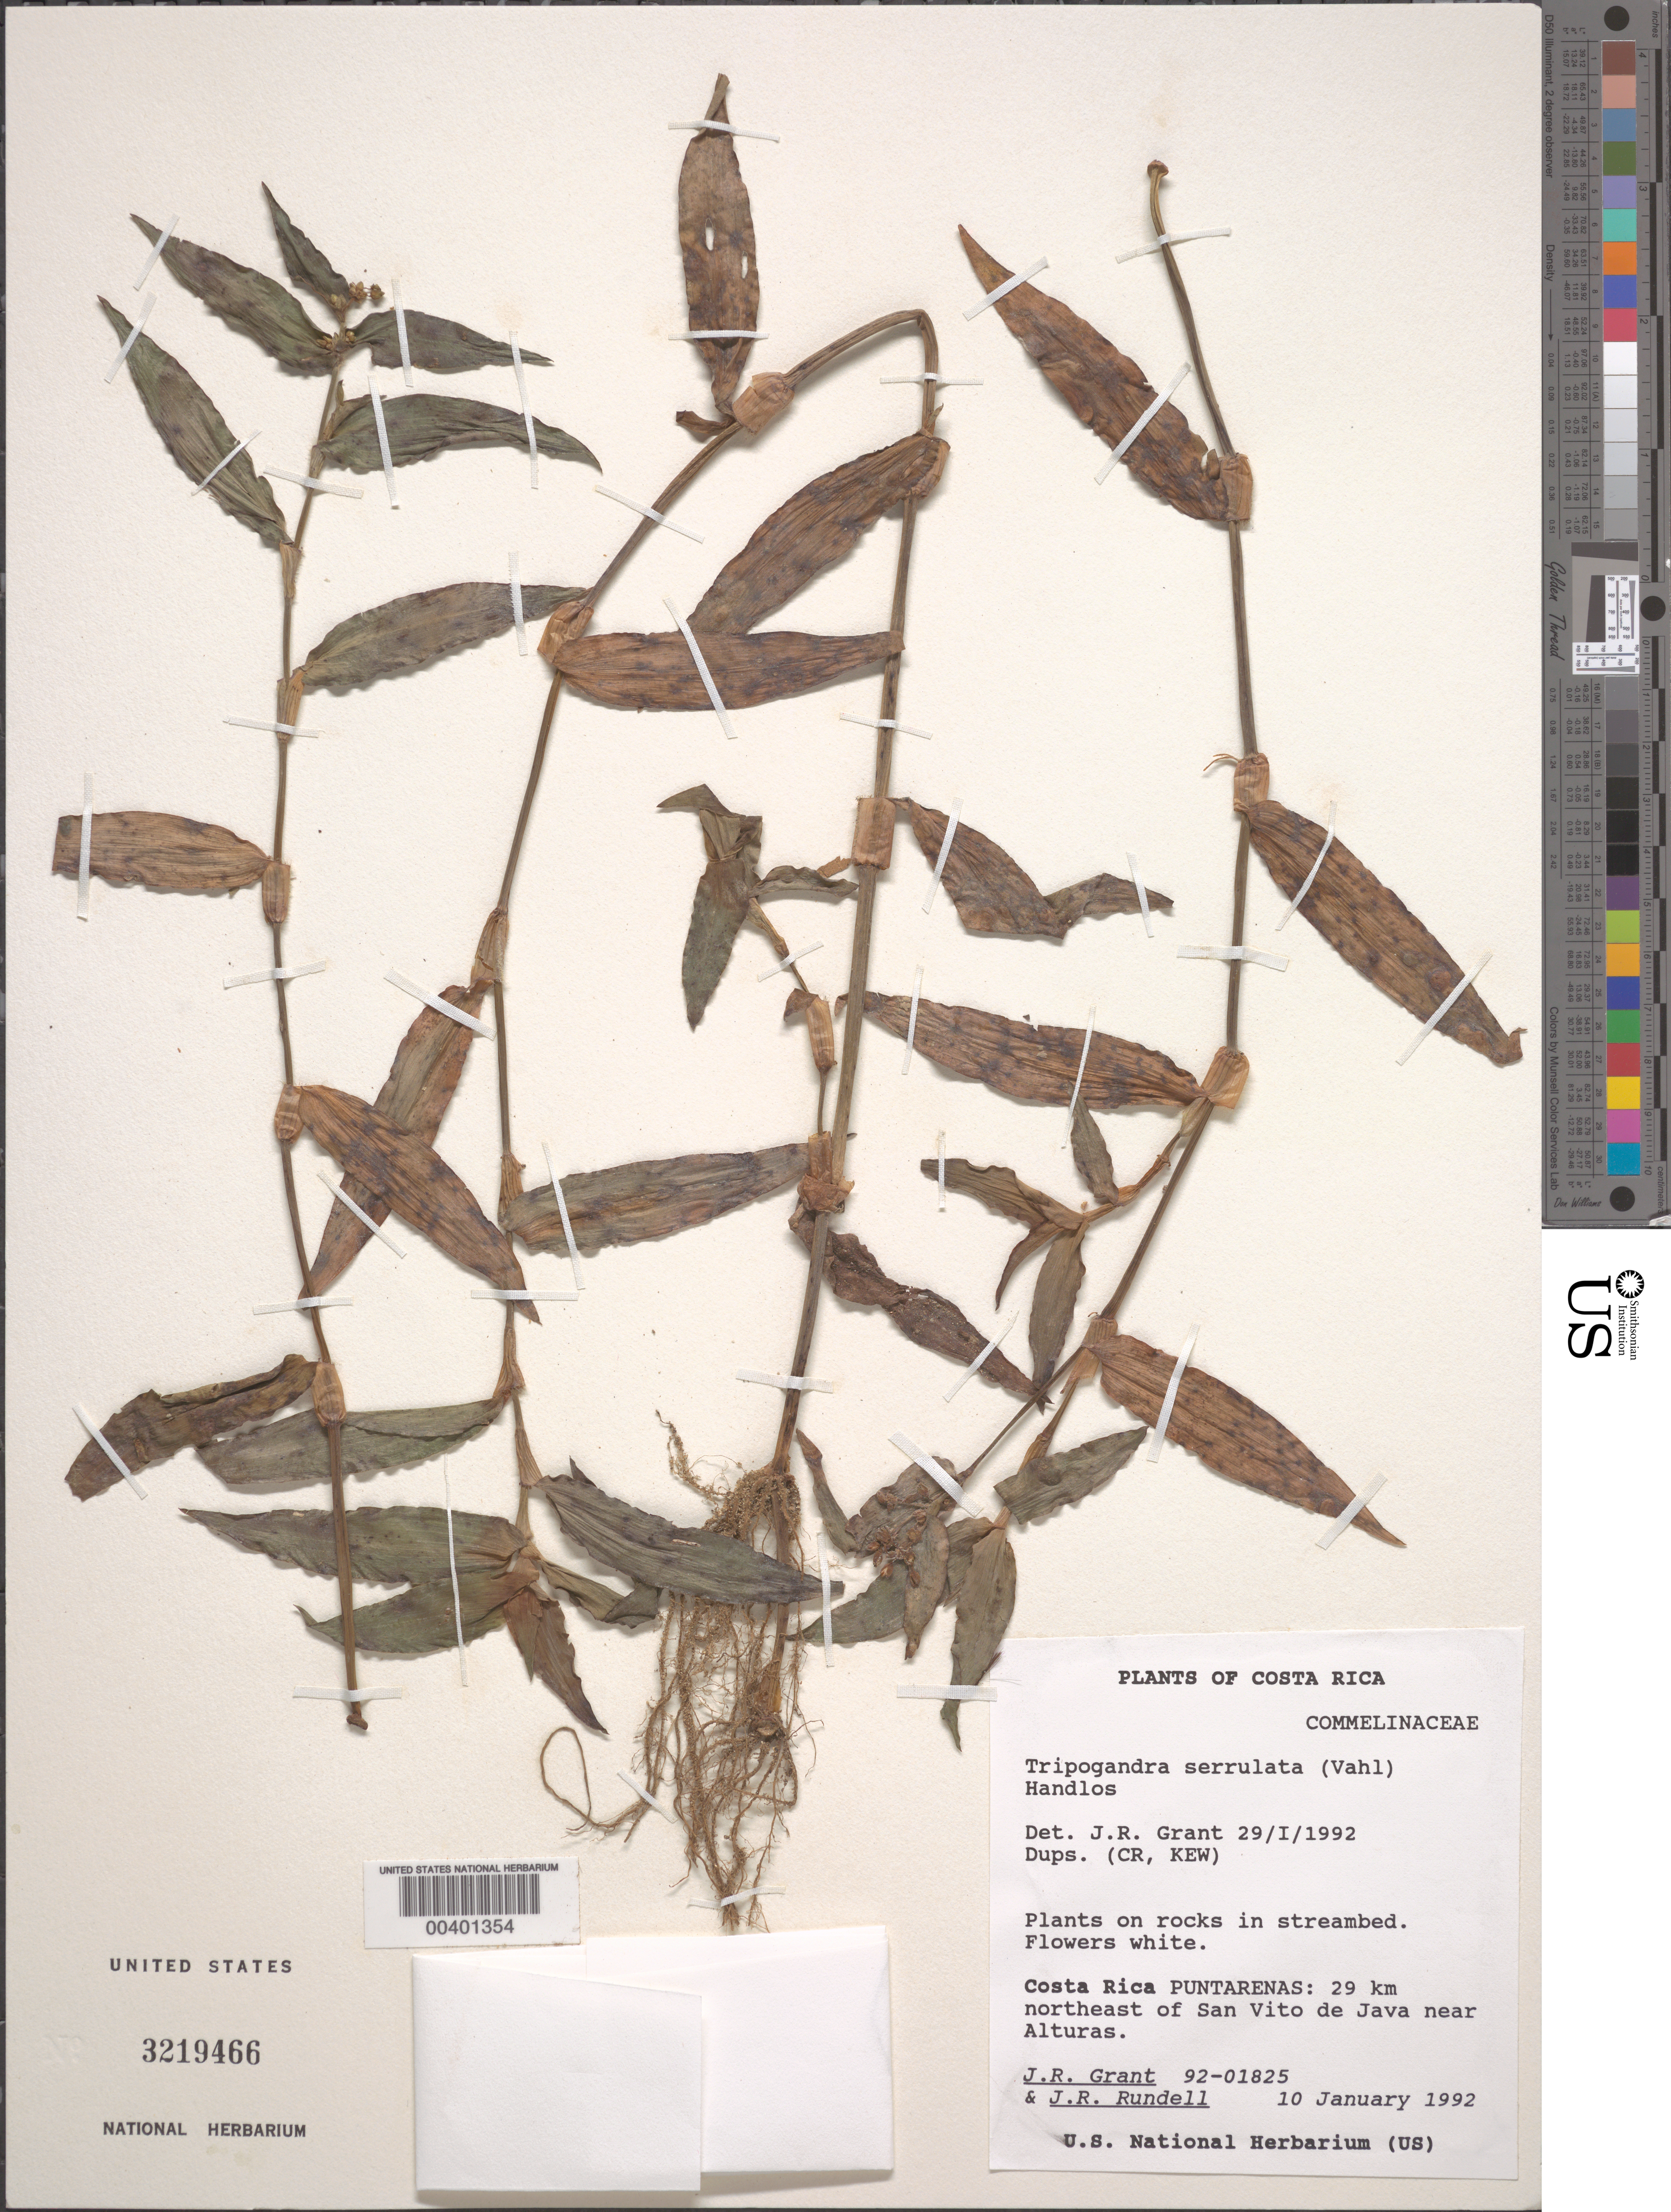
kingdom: Plantae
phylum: Tracheophyta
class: Liliopsida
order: Commelinales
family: Commelinaceae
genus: Tripogandra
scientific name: Tripogandra serrulata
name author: (Vahl) Handlos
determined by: Grant, J. R., (SWITZERLAND)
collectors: J. R. Grant & J. R. Rundell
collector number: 92-01825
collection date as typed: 10 Jan 1992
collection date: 1992-01-10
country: Costa Rica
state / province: Puntarenas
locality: Se of san vito de java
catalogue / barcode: US 3219466